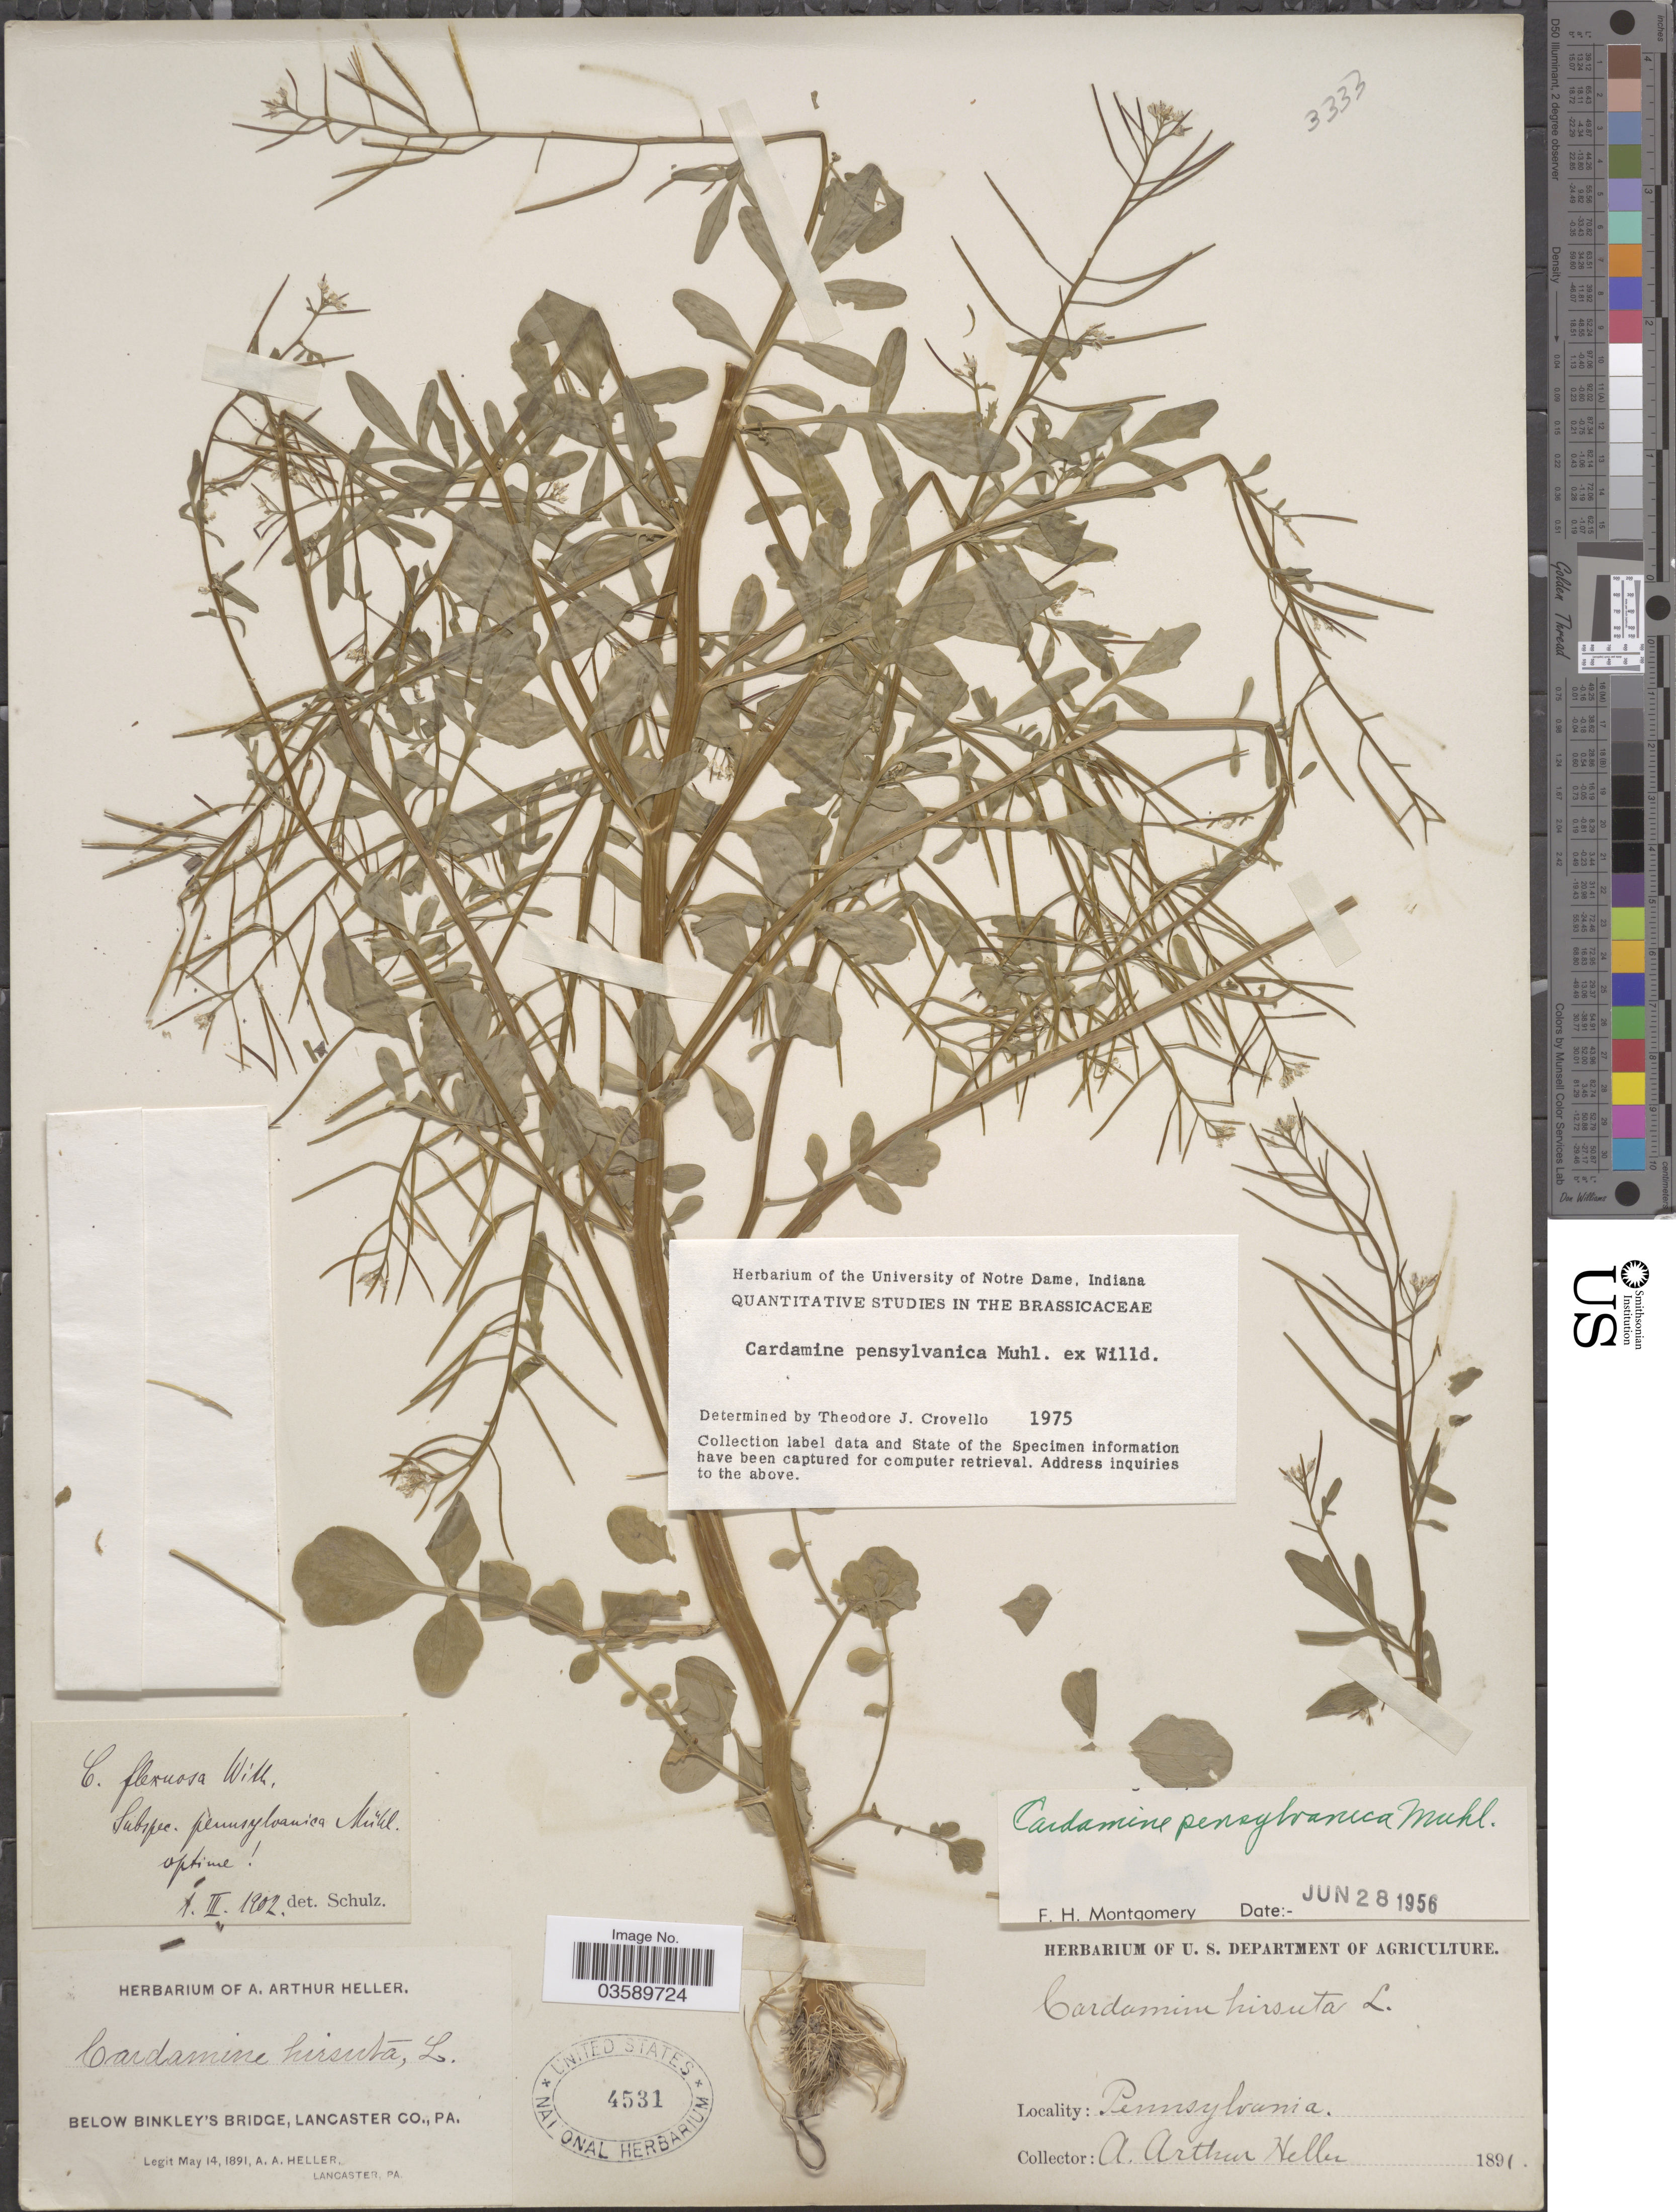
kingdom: Plantae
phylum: Tracheophyta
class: Magnoliopsida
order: Brassicales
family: Brassicaceae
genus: Cardamine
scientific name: Cardamine pensylvanica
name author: Muhl. ex Willd.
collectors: A. A. Heller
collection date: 1891-05-14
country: United States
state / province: Pennsylvania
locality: Below Binkley's Bridge, Lancaster Co.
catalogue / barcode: US 4531